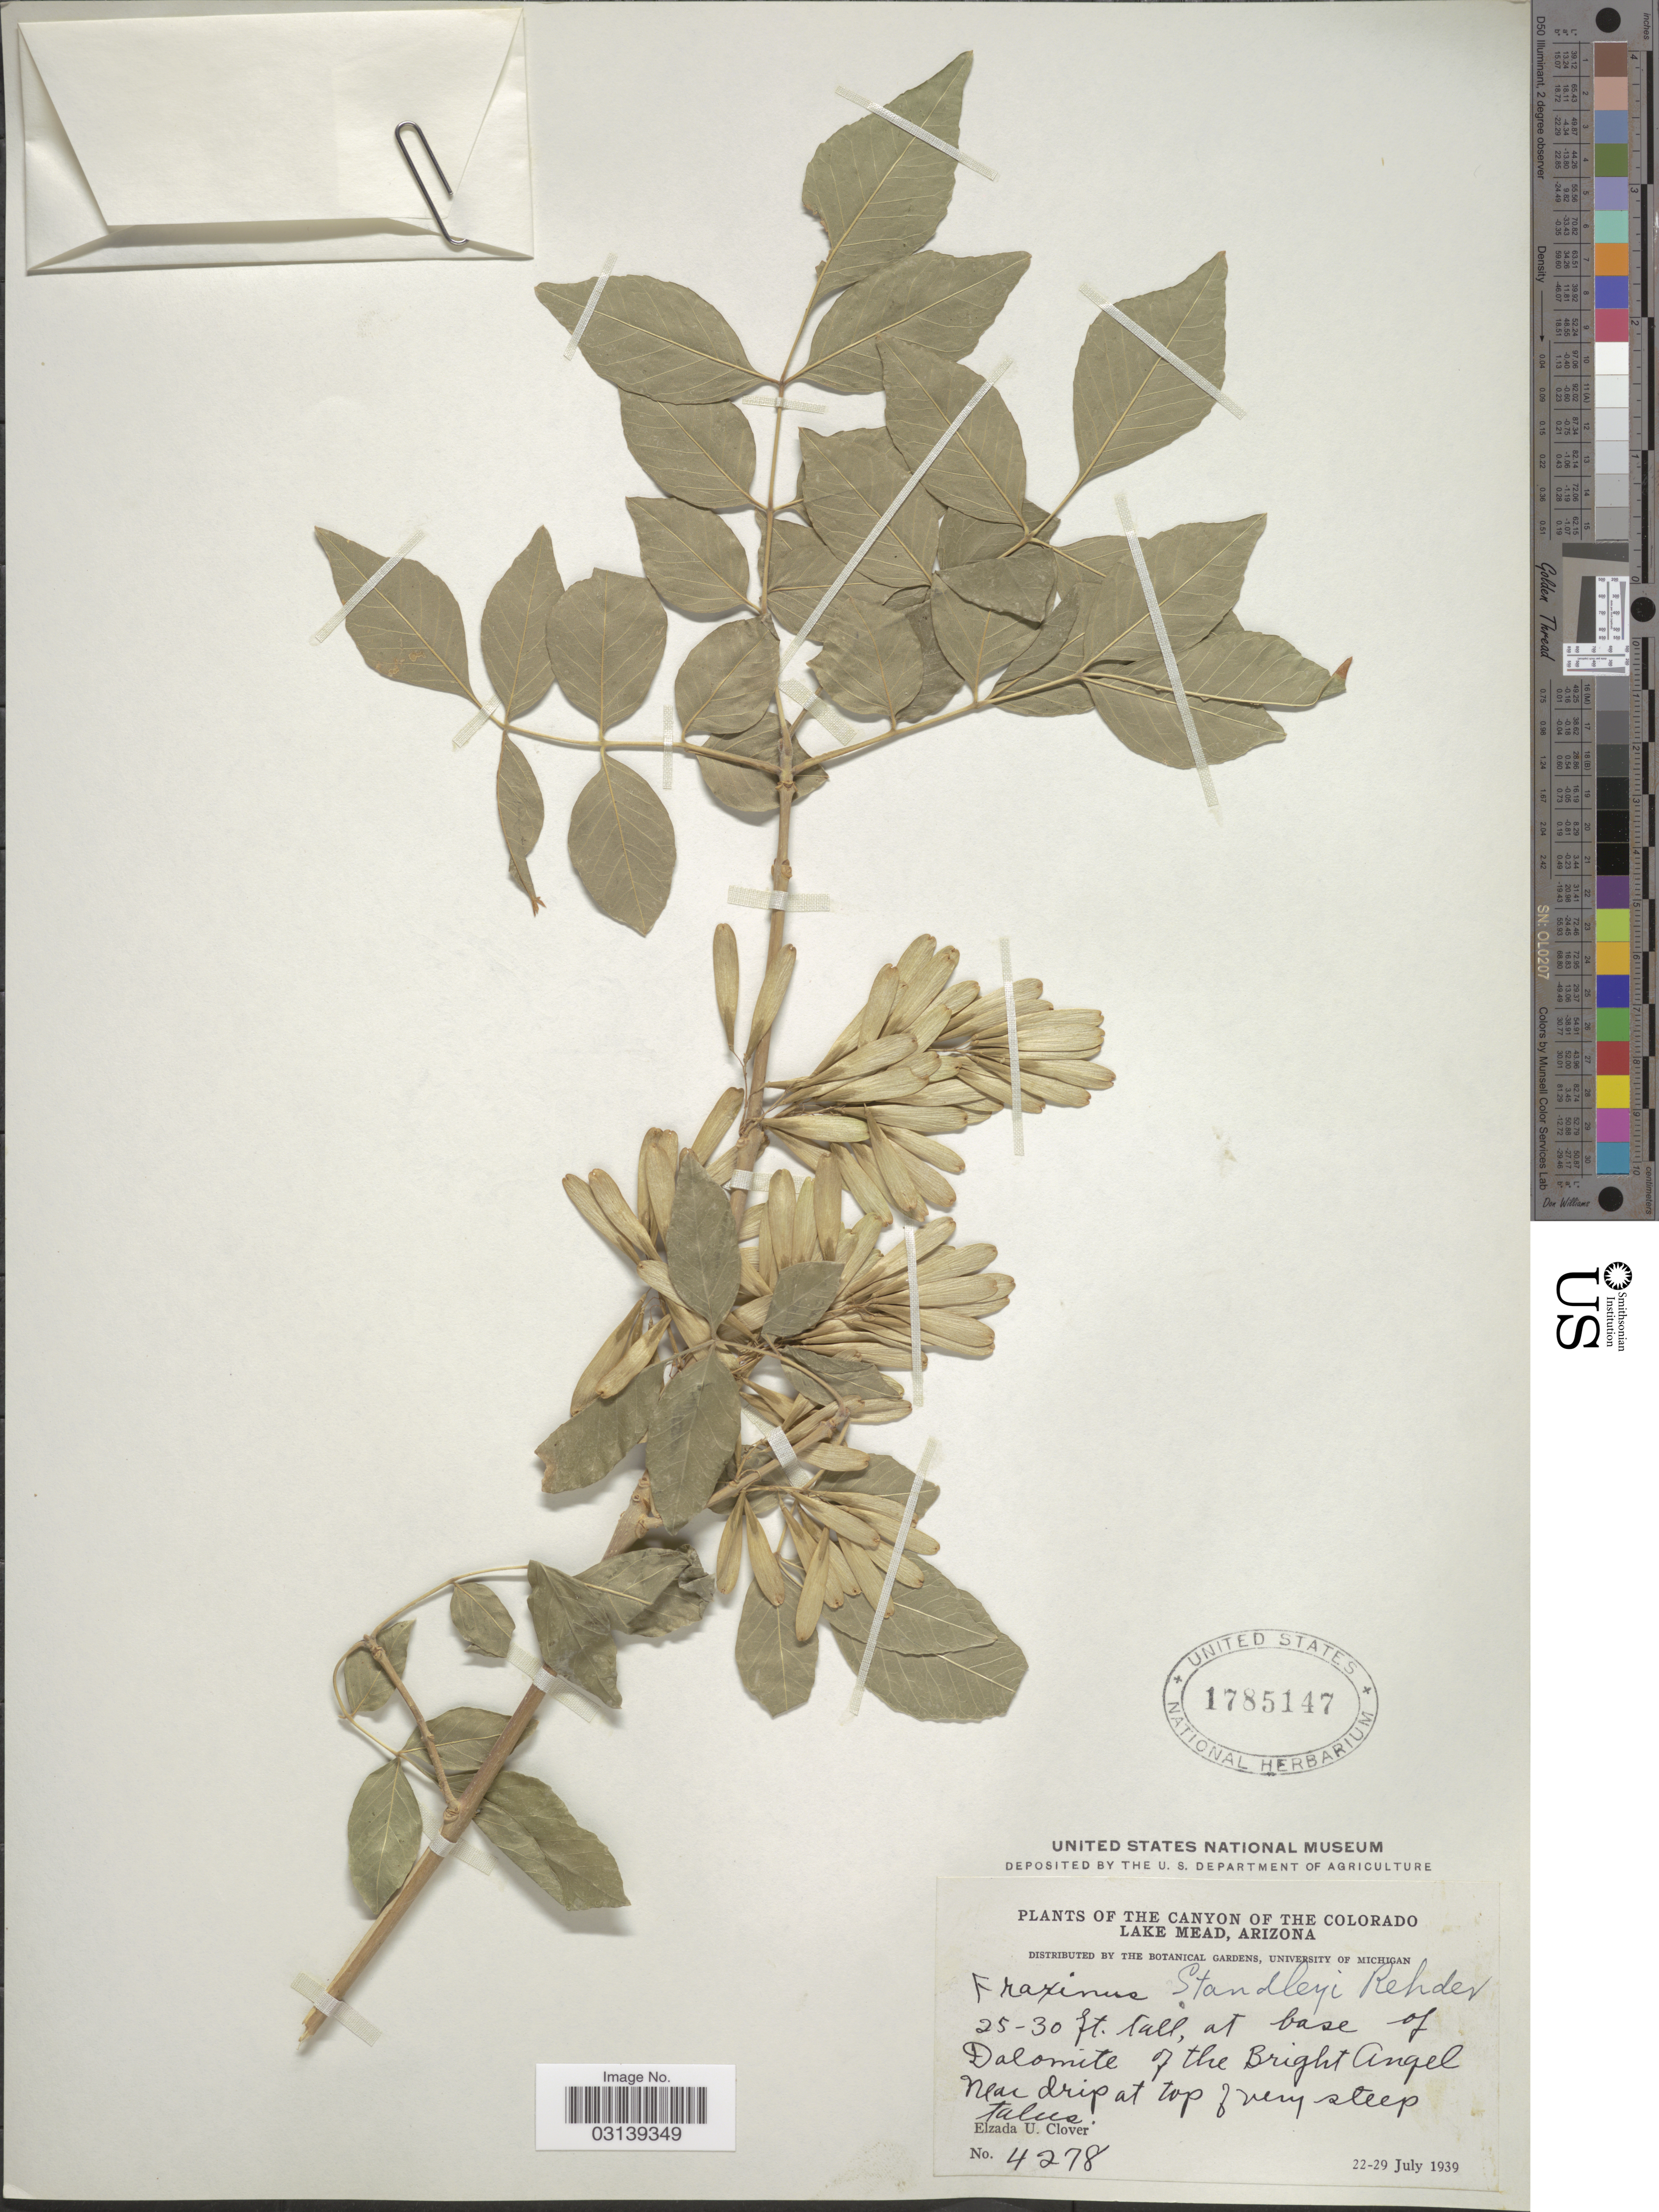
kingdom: Plantae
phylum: Tracheophyta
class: Magnoliopsida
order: Lamiales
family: Oleaceae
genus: Fraxinus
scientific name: Fraxinus velutina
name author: Torr.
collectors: E. U. Clover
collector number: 4278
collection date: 1939-07-22/1939-07-29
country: United States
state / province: Arizona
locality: The Canyon of the Colorado Lake Mead, at base of Dalomite of the Bright Angel near drip at top of very steep talus.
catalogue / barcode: US 1785147